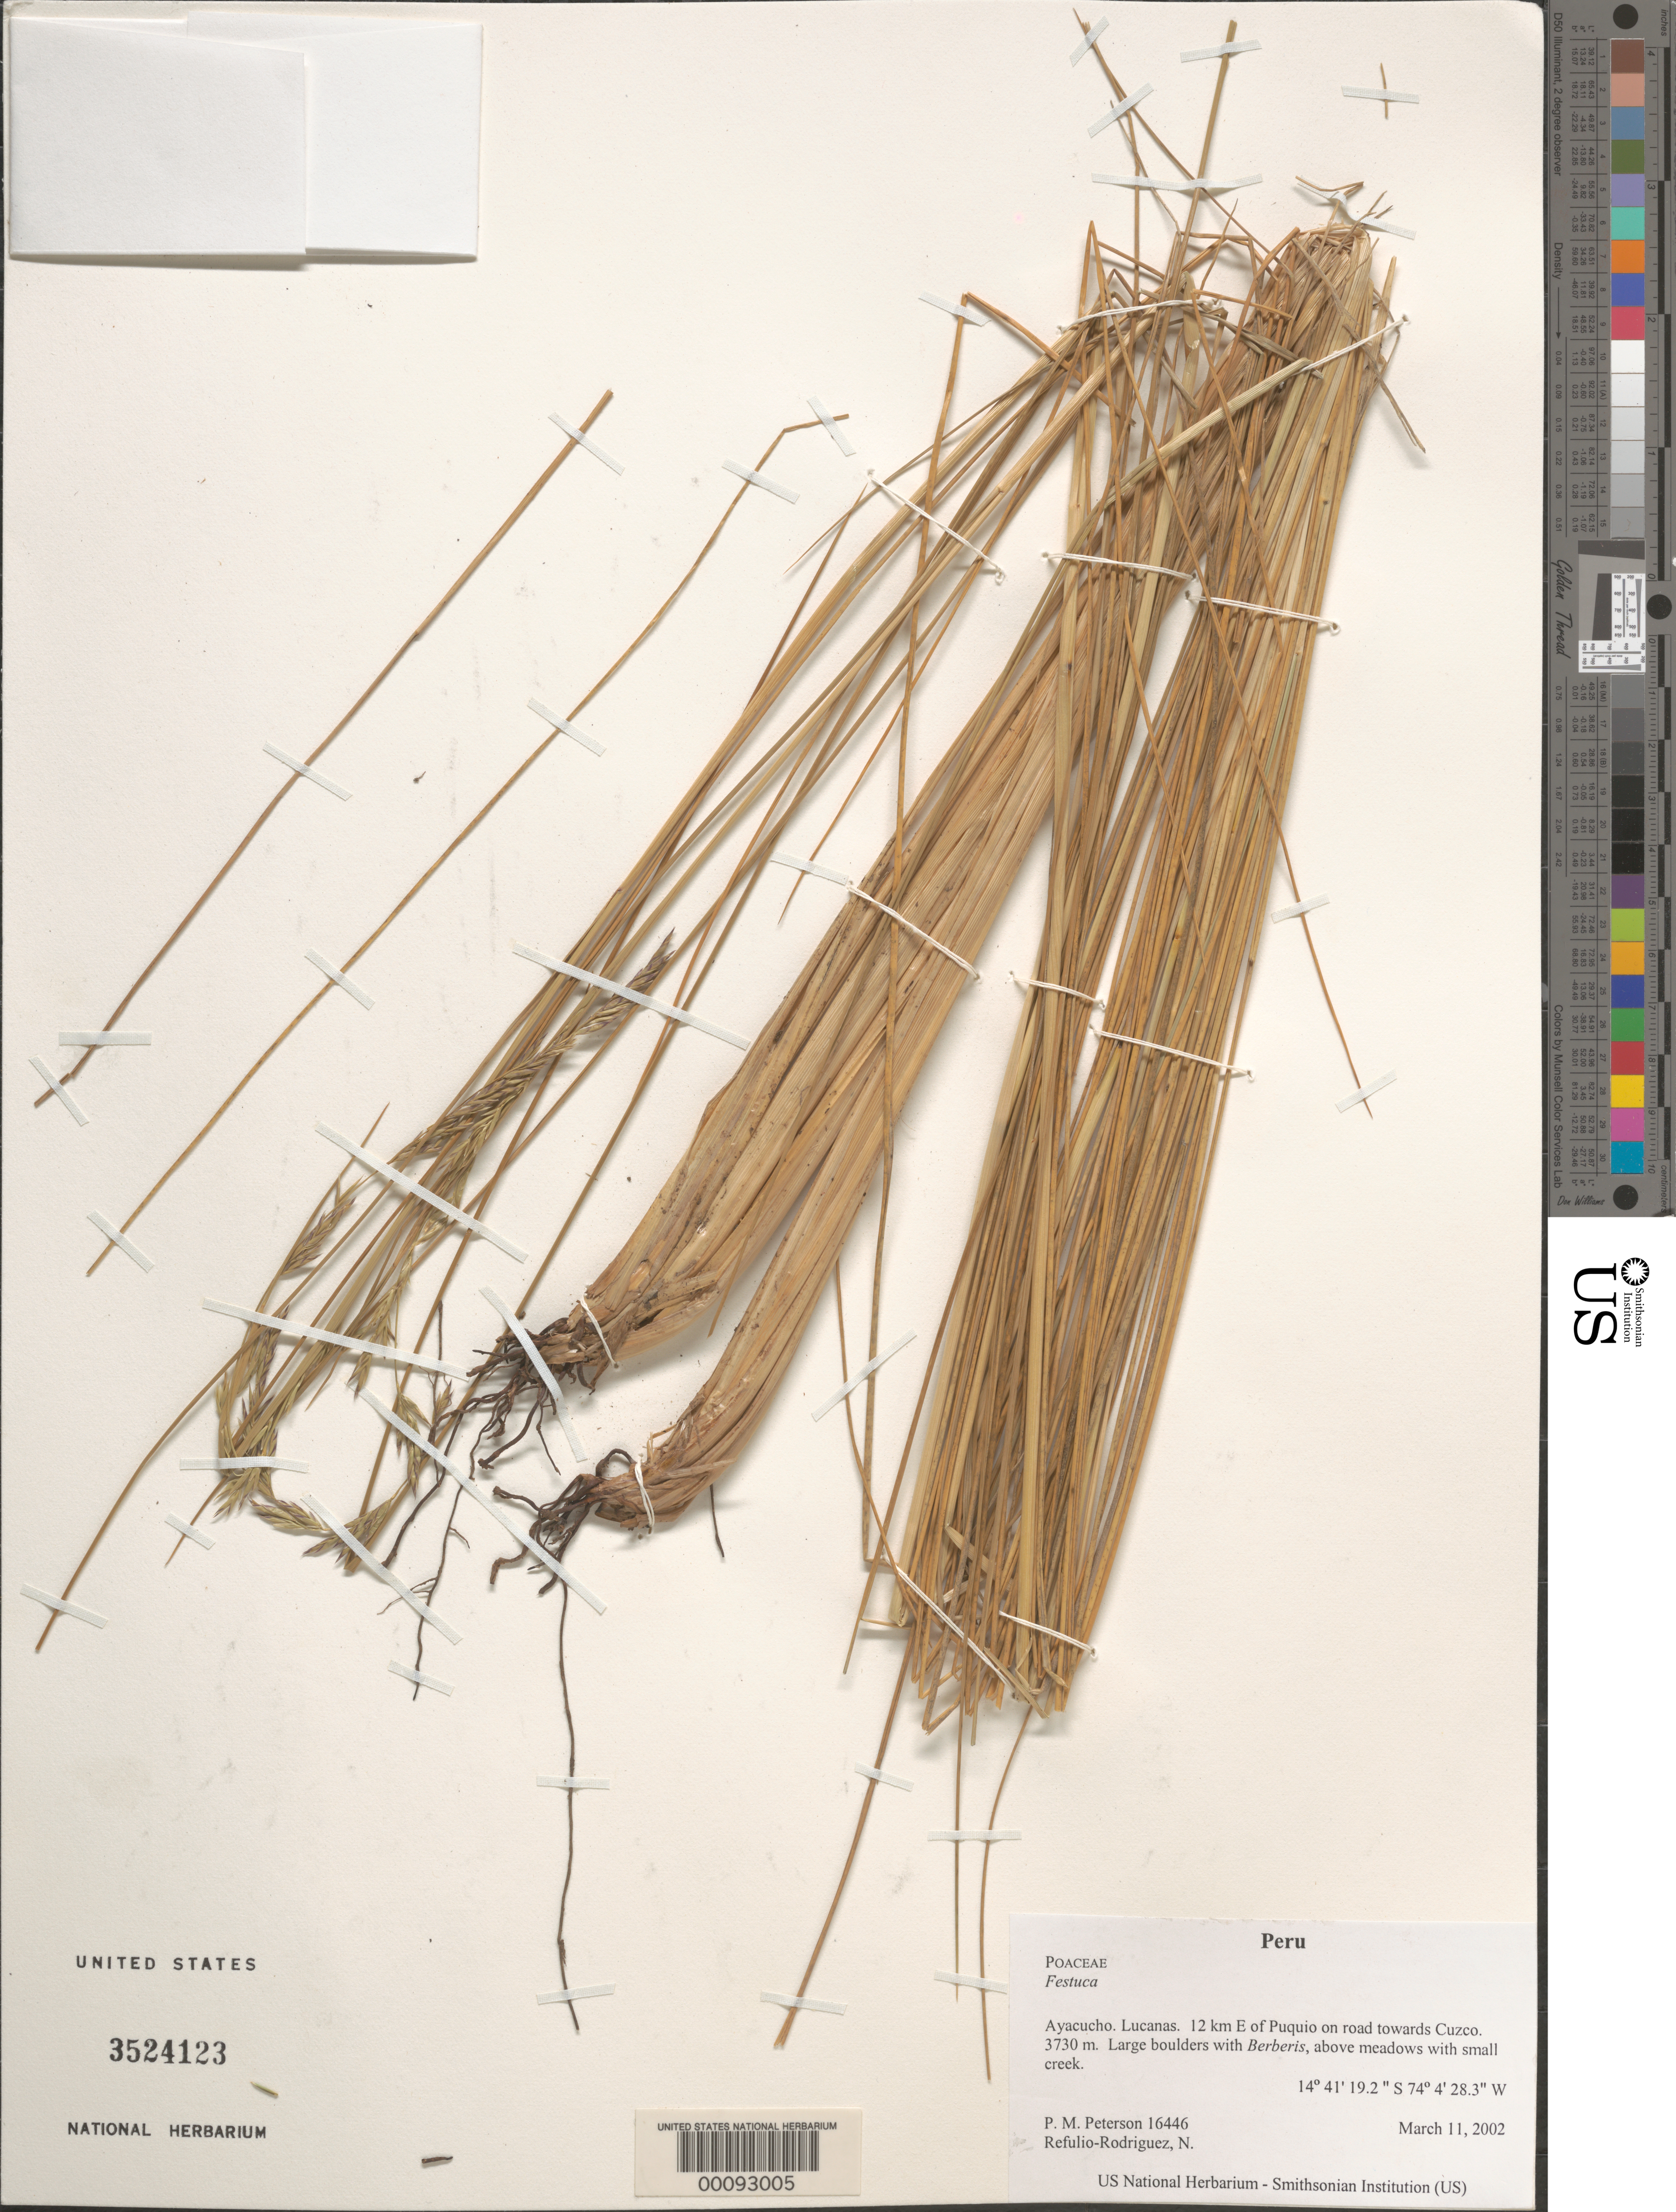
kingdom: Plantae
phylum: Tracheophyta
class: Liliopsida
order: Poales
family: Poaceae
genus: Festuca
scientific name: Festuca sp.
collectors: P. M. Peterson & N. Refulio-Rodríguez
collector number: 16446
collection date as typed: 11 Mar 2002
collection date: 2002-03-11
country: Peru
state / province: Ayacucho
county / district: Lucanas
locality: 12 km E of Puquio on road towards Cuzco.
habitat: Large boulders with ~Berberis~, above meadows with small creek.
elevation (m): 3730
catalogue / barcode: US 3524123